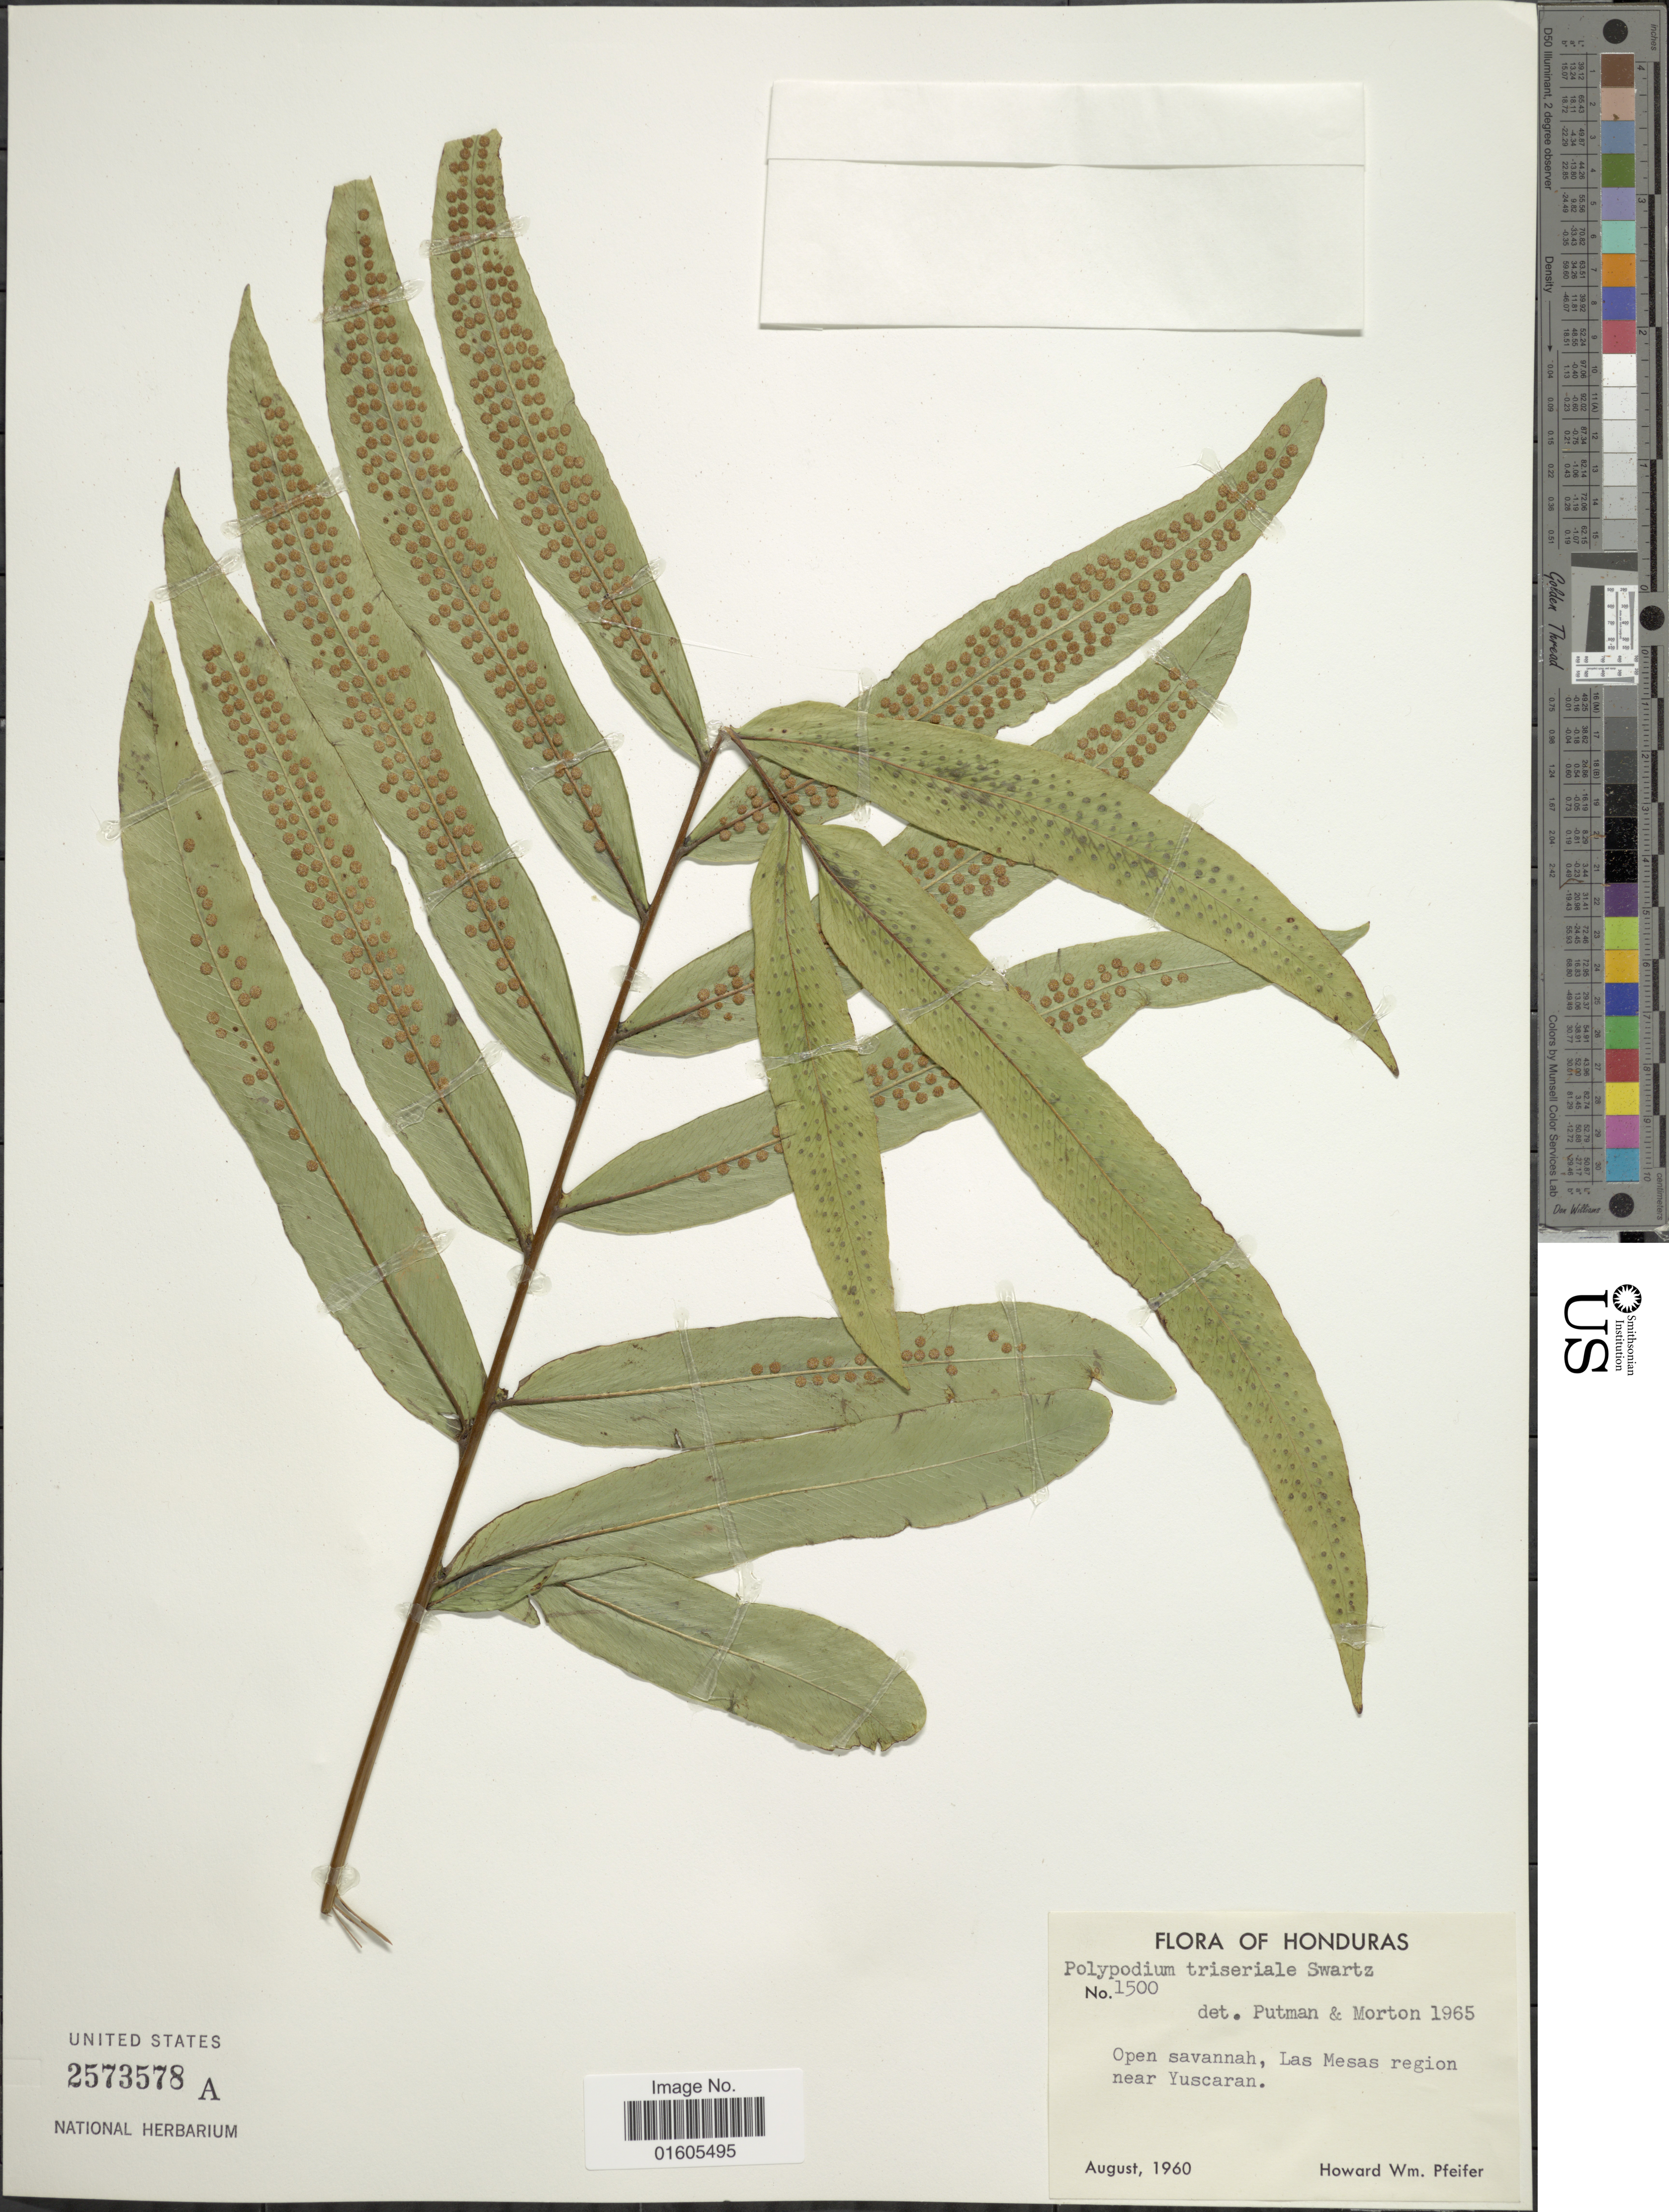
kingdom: Plantae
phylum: Tracheophyta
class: Polypodiopsida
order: Polypodiales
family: Polypodiaceae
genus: Serpocaulon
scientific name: Serpocaulon triseriale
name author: (Sw.) A.R. Sm.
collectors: H. W. Pfeifer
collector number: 1500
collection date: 1960-08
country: Honduras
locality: Open savannah, Las Mesas region near Yuscaran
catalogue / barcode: US 2573578A